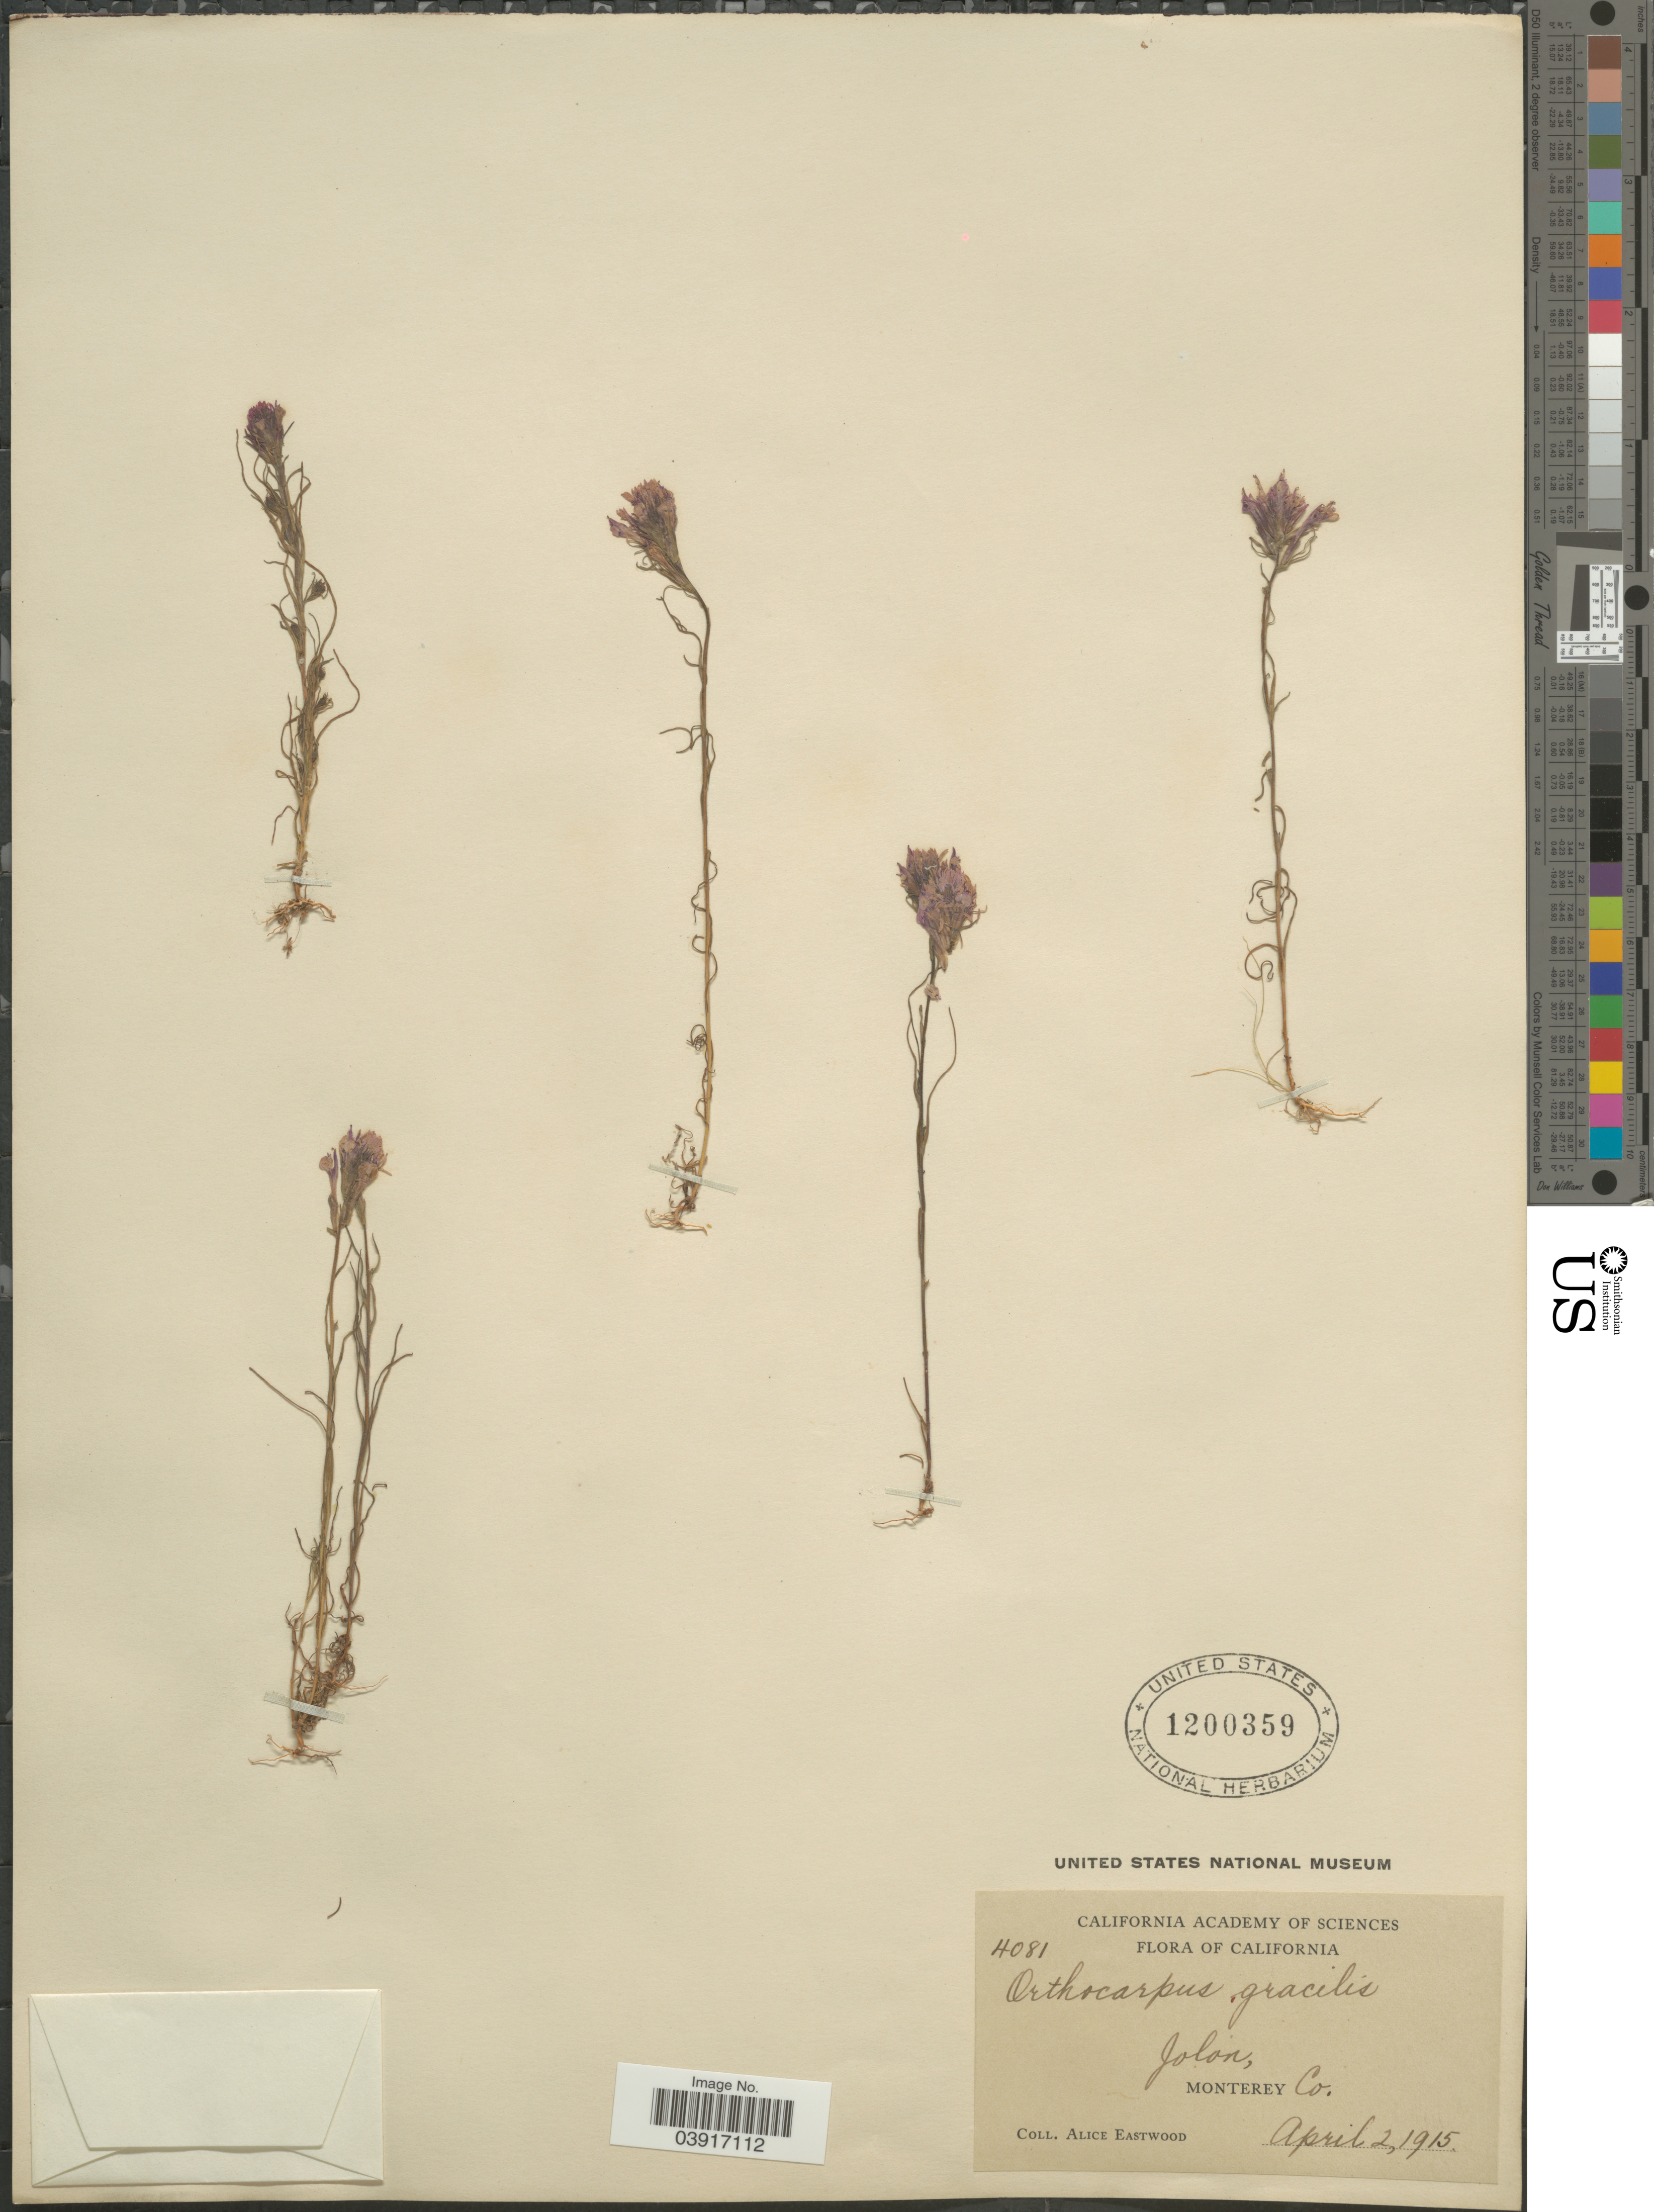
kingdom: Plantae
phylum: Tracheophyta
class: Magnoliopsida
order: Lamiales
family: Orobanchaceae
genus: Orthocarpus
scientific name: Orthocarpus densiflorus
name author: Benth.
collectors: A. Eastwood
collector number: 4081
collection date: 1915-04-02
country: United States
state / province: California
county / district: Monterey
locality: Jolon, Monterey Co.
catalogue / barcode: US 1200359